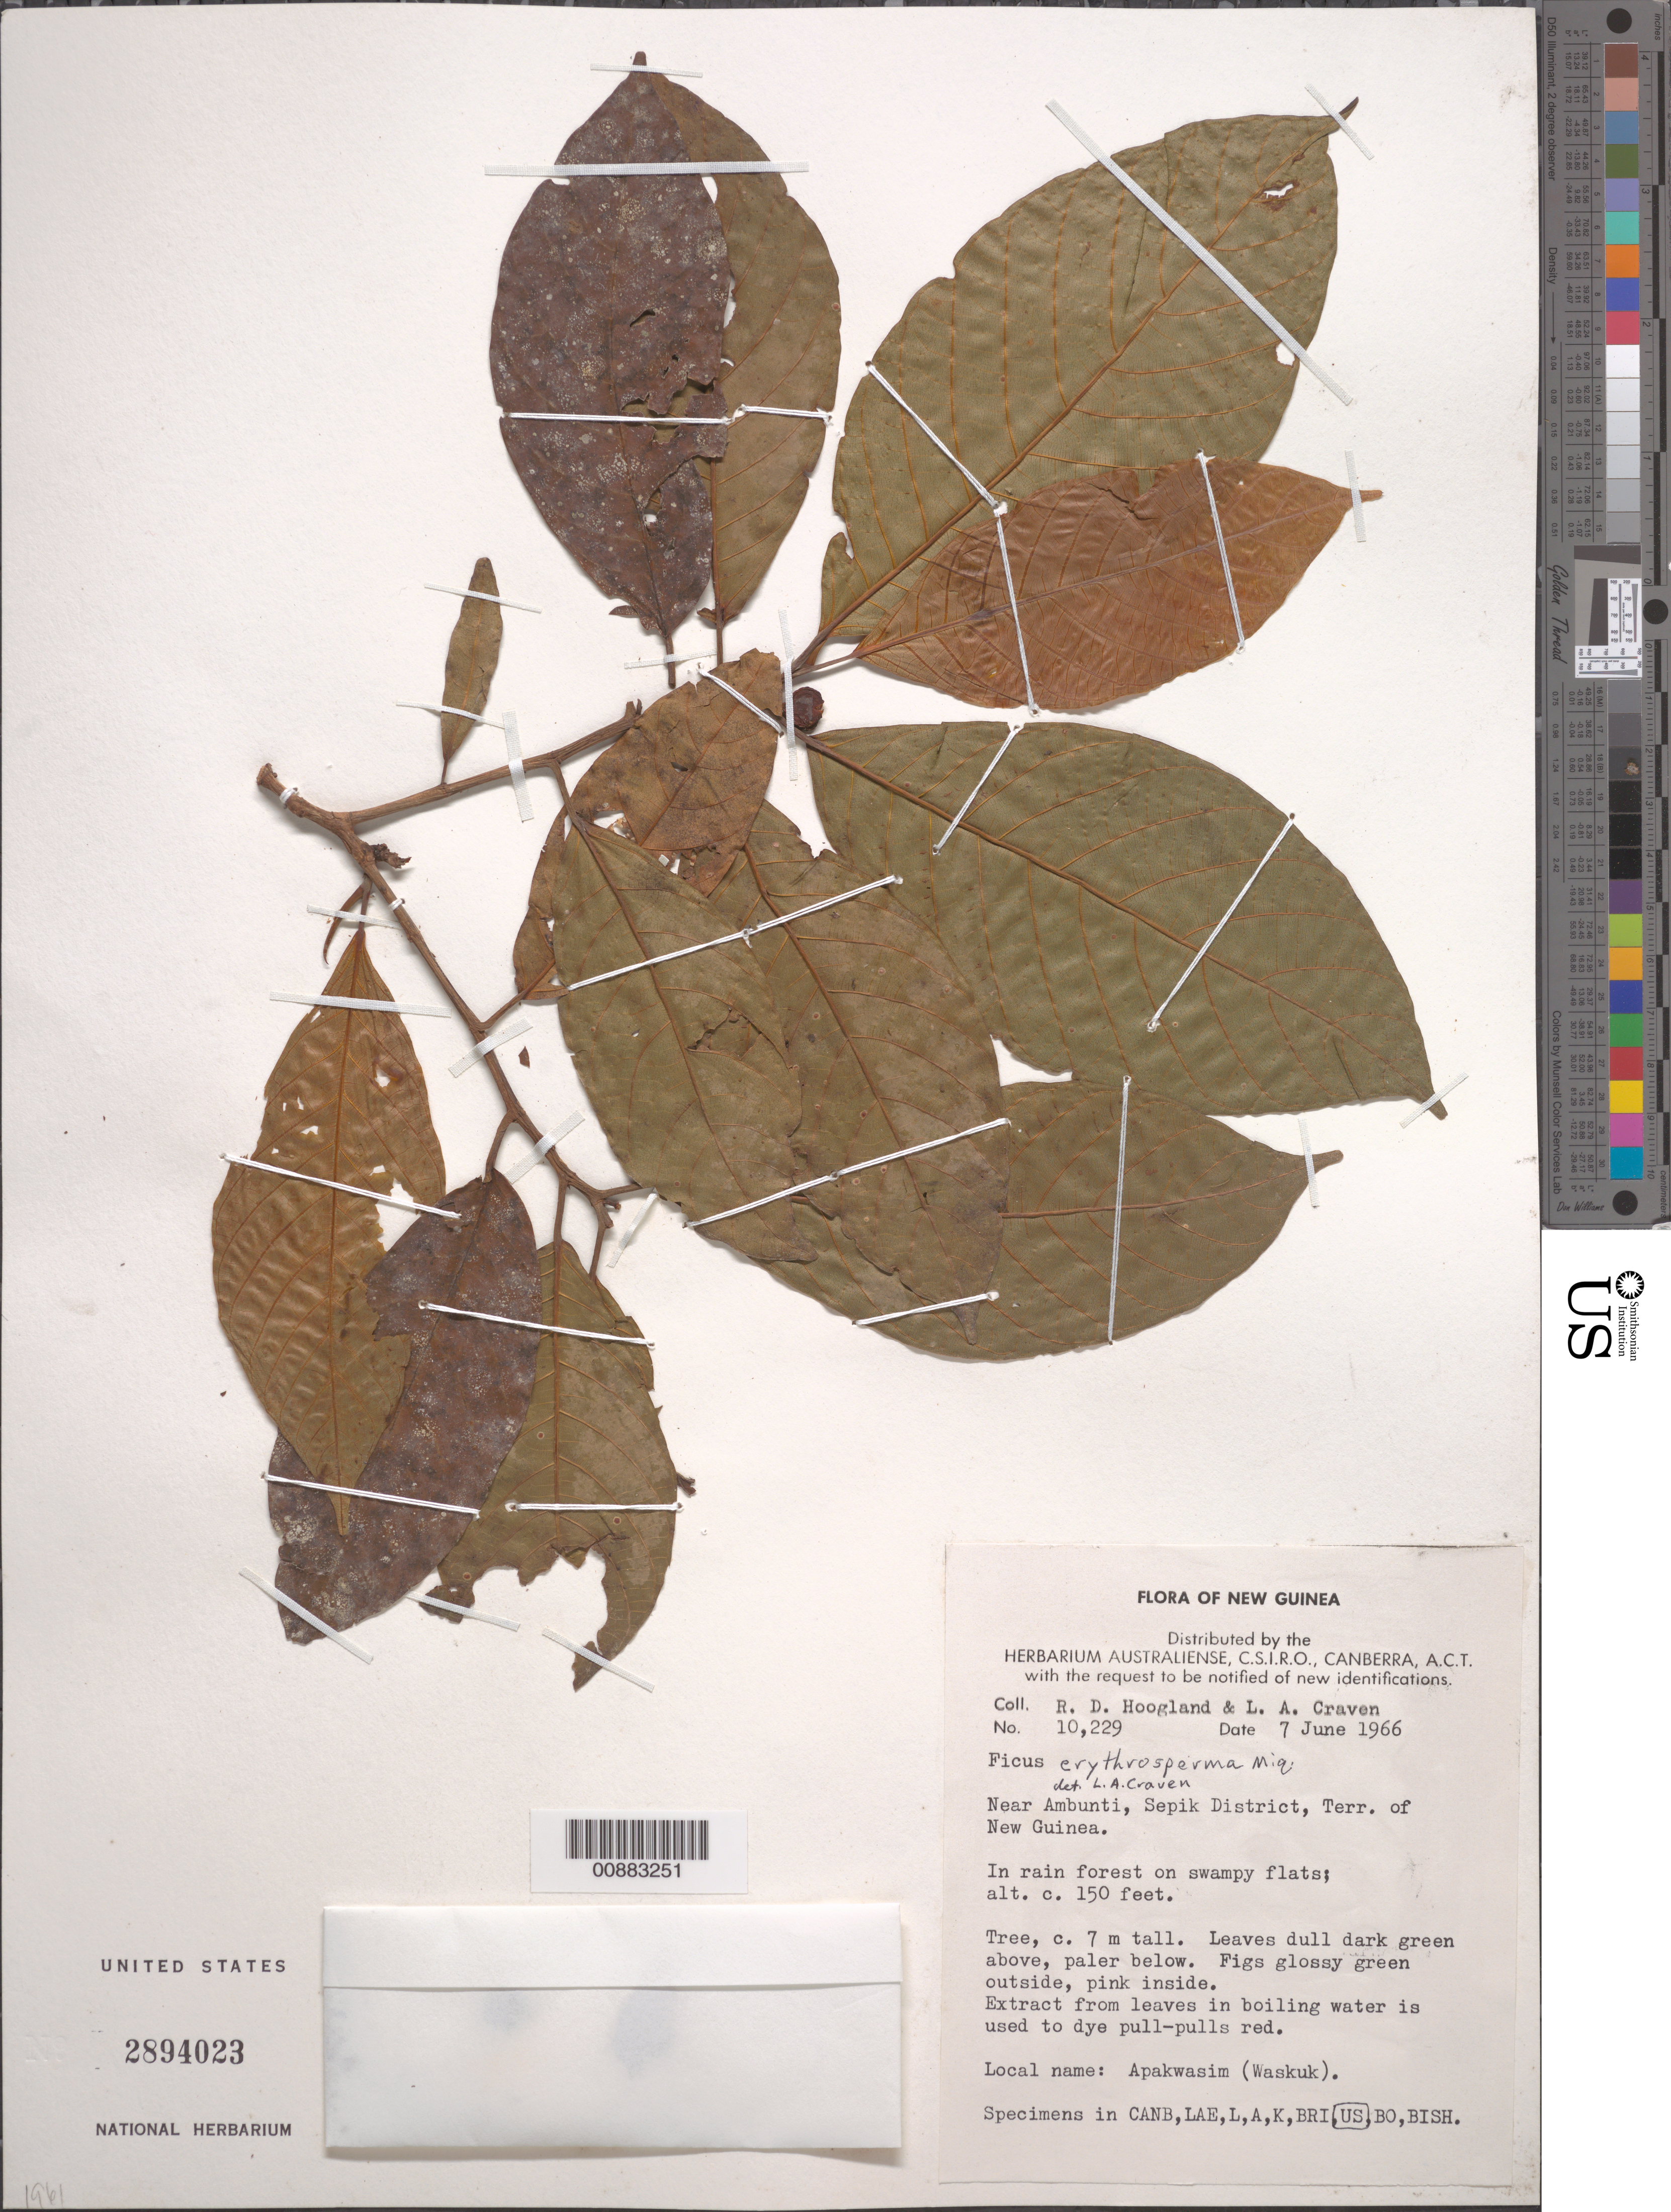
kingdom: Plantae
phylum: Tracheophyta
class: Magnoliopsida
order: Rosales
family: Moraceae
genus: Ficus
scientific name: Ficus erythrosperma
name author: Miq.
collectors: R. D. Hoogland & L. A. Craven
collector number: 10229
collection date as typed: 07 Jun 1966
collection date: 1966-06-07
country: Papua New Guinea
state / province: East Sepik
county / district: Ambunti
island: New Guinea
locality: Near Ambunti, Sepik District.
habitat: In rain forest on swampy flats.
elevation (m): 46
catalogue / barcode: US 2894023